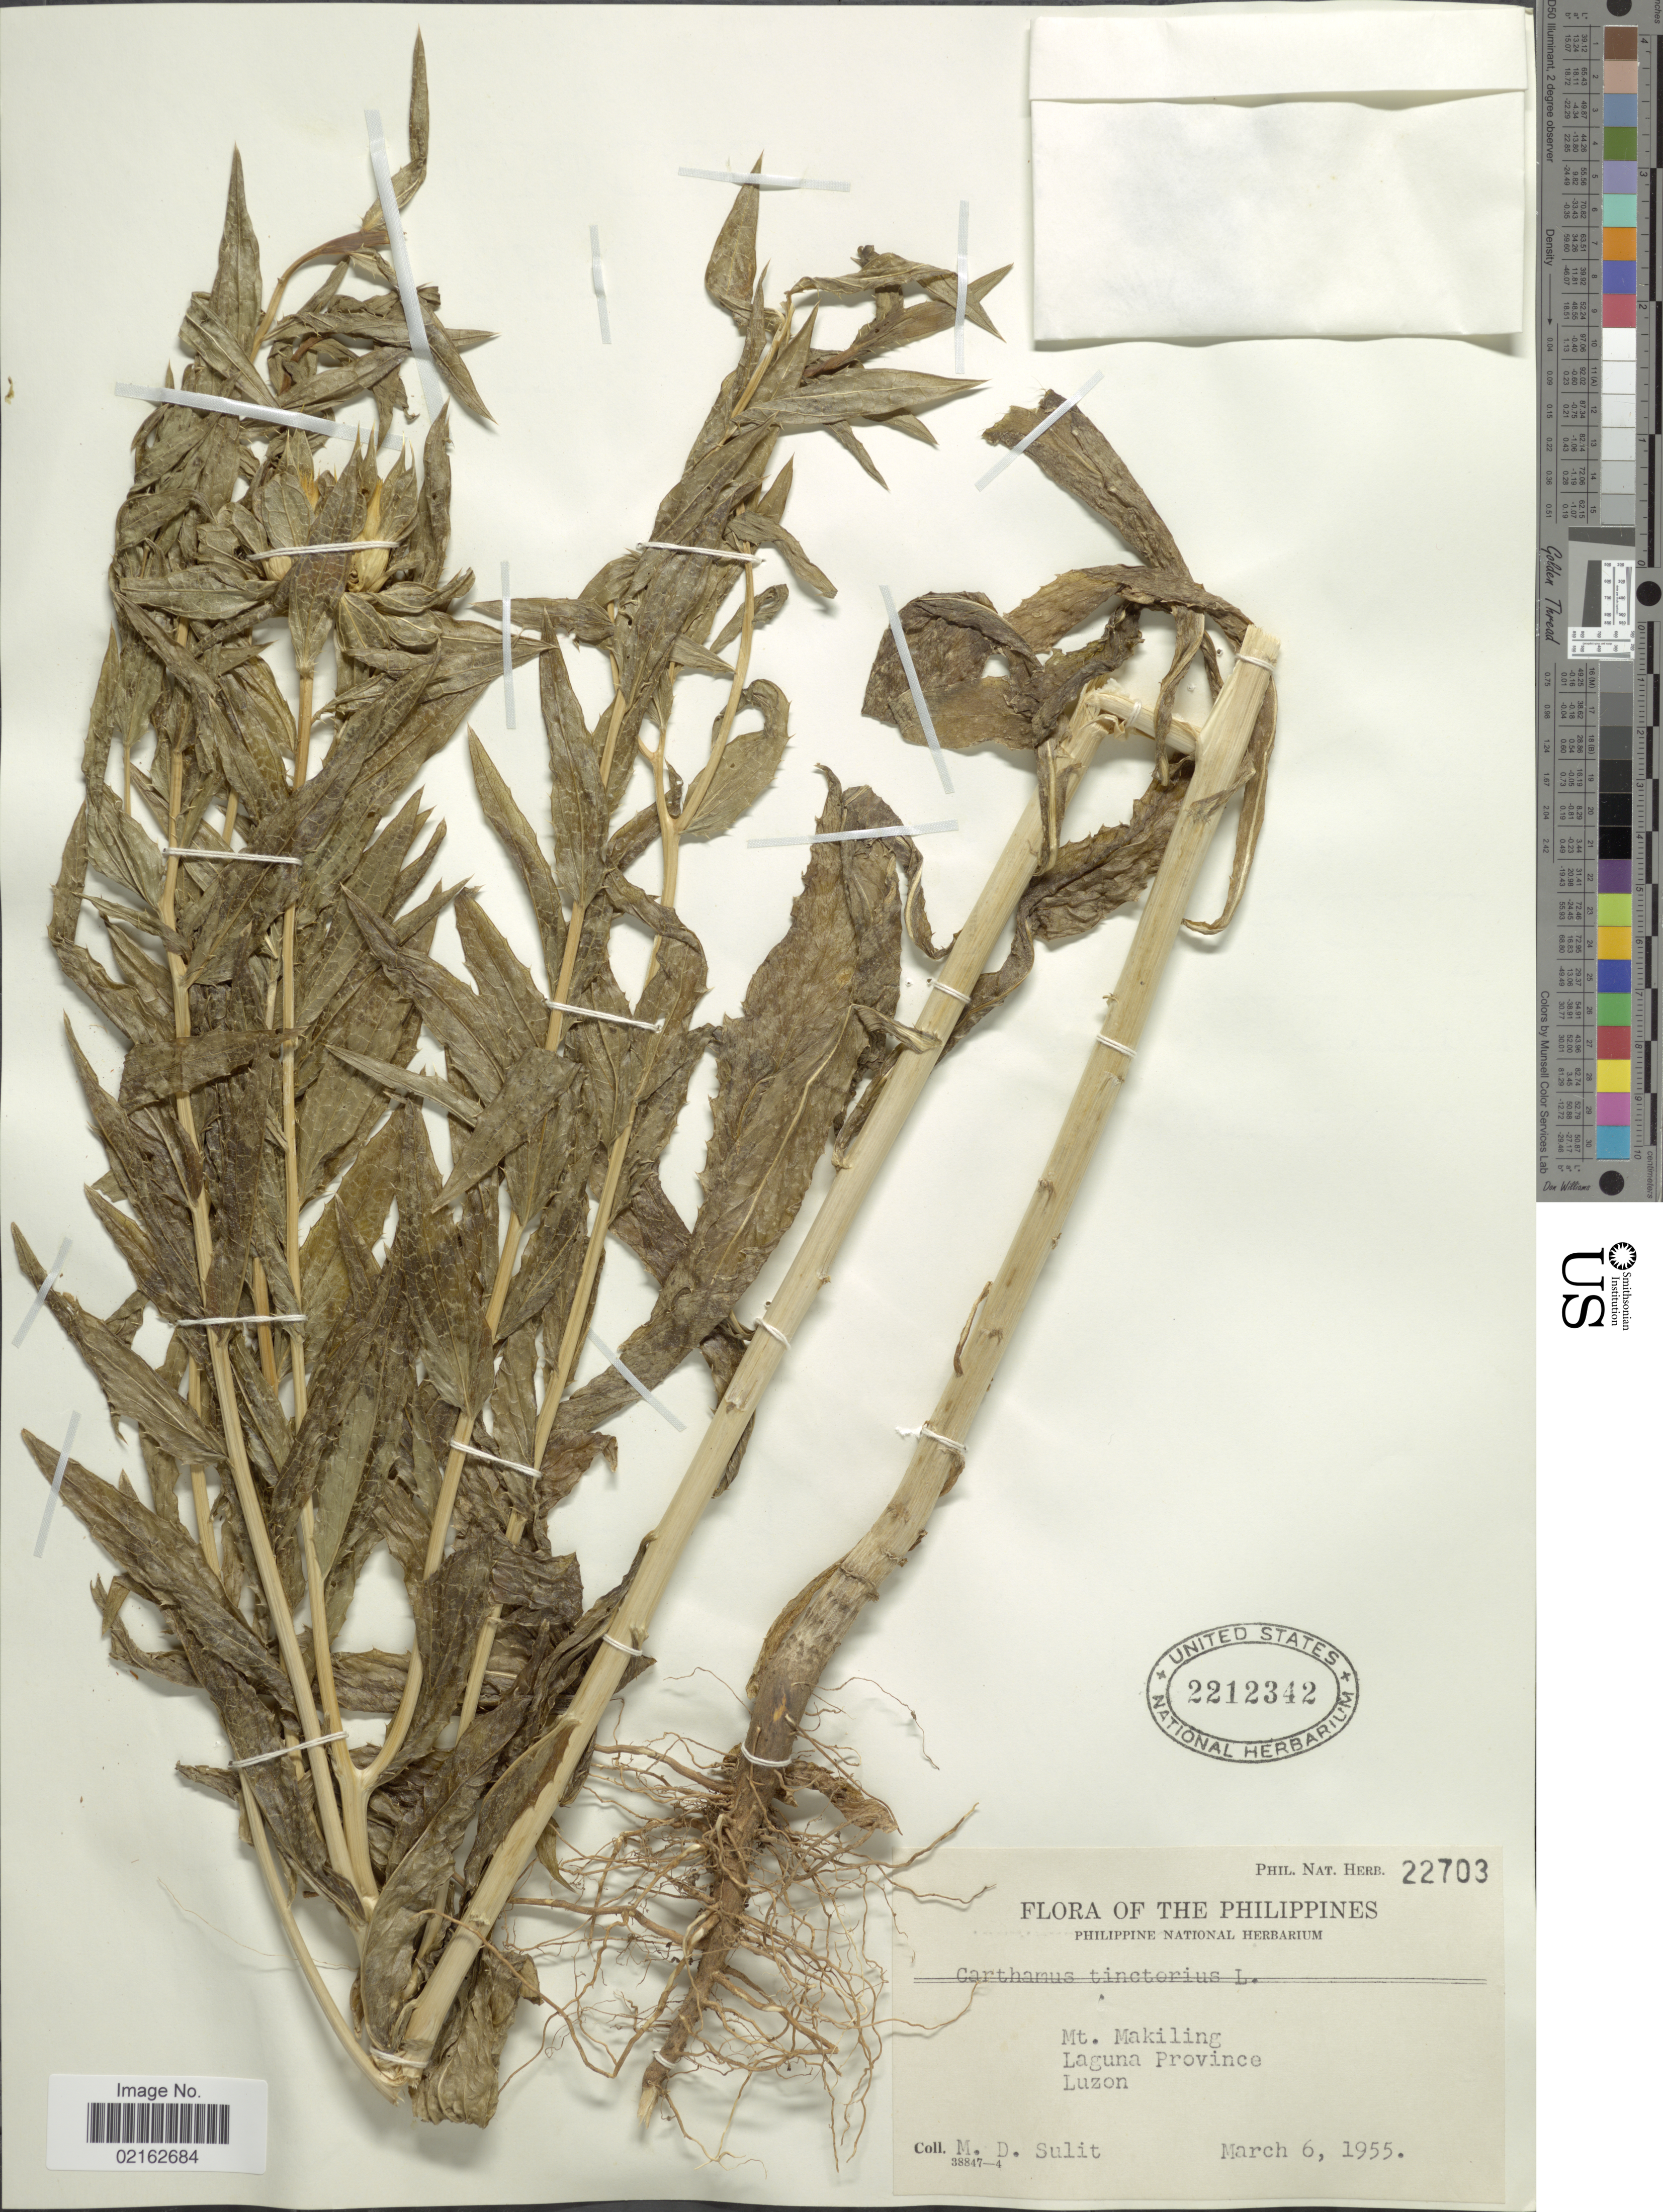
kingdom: Plantae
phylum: Tracheophyta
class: Magnoliopsida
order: Asterales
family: Asteraceae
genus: Carthamus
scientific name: Carthamus tinctorius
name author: L.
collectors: M. Sulit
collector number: phil. Nat. Herb. 22703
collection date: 1955-03-06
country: Philippines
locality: Mt. Makiling, Laguna Province, Luzon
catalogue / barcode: US 2212342